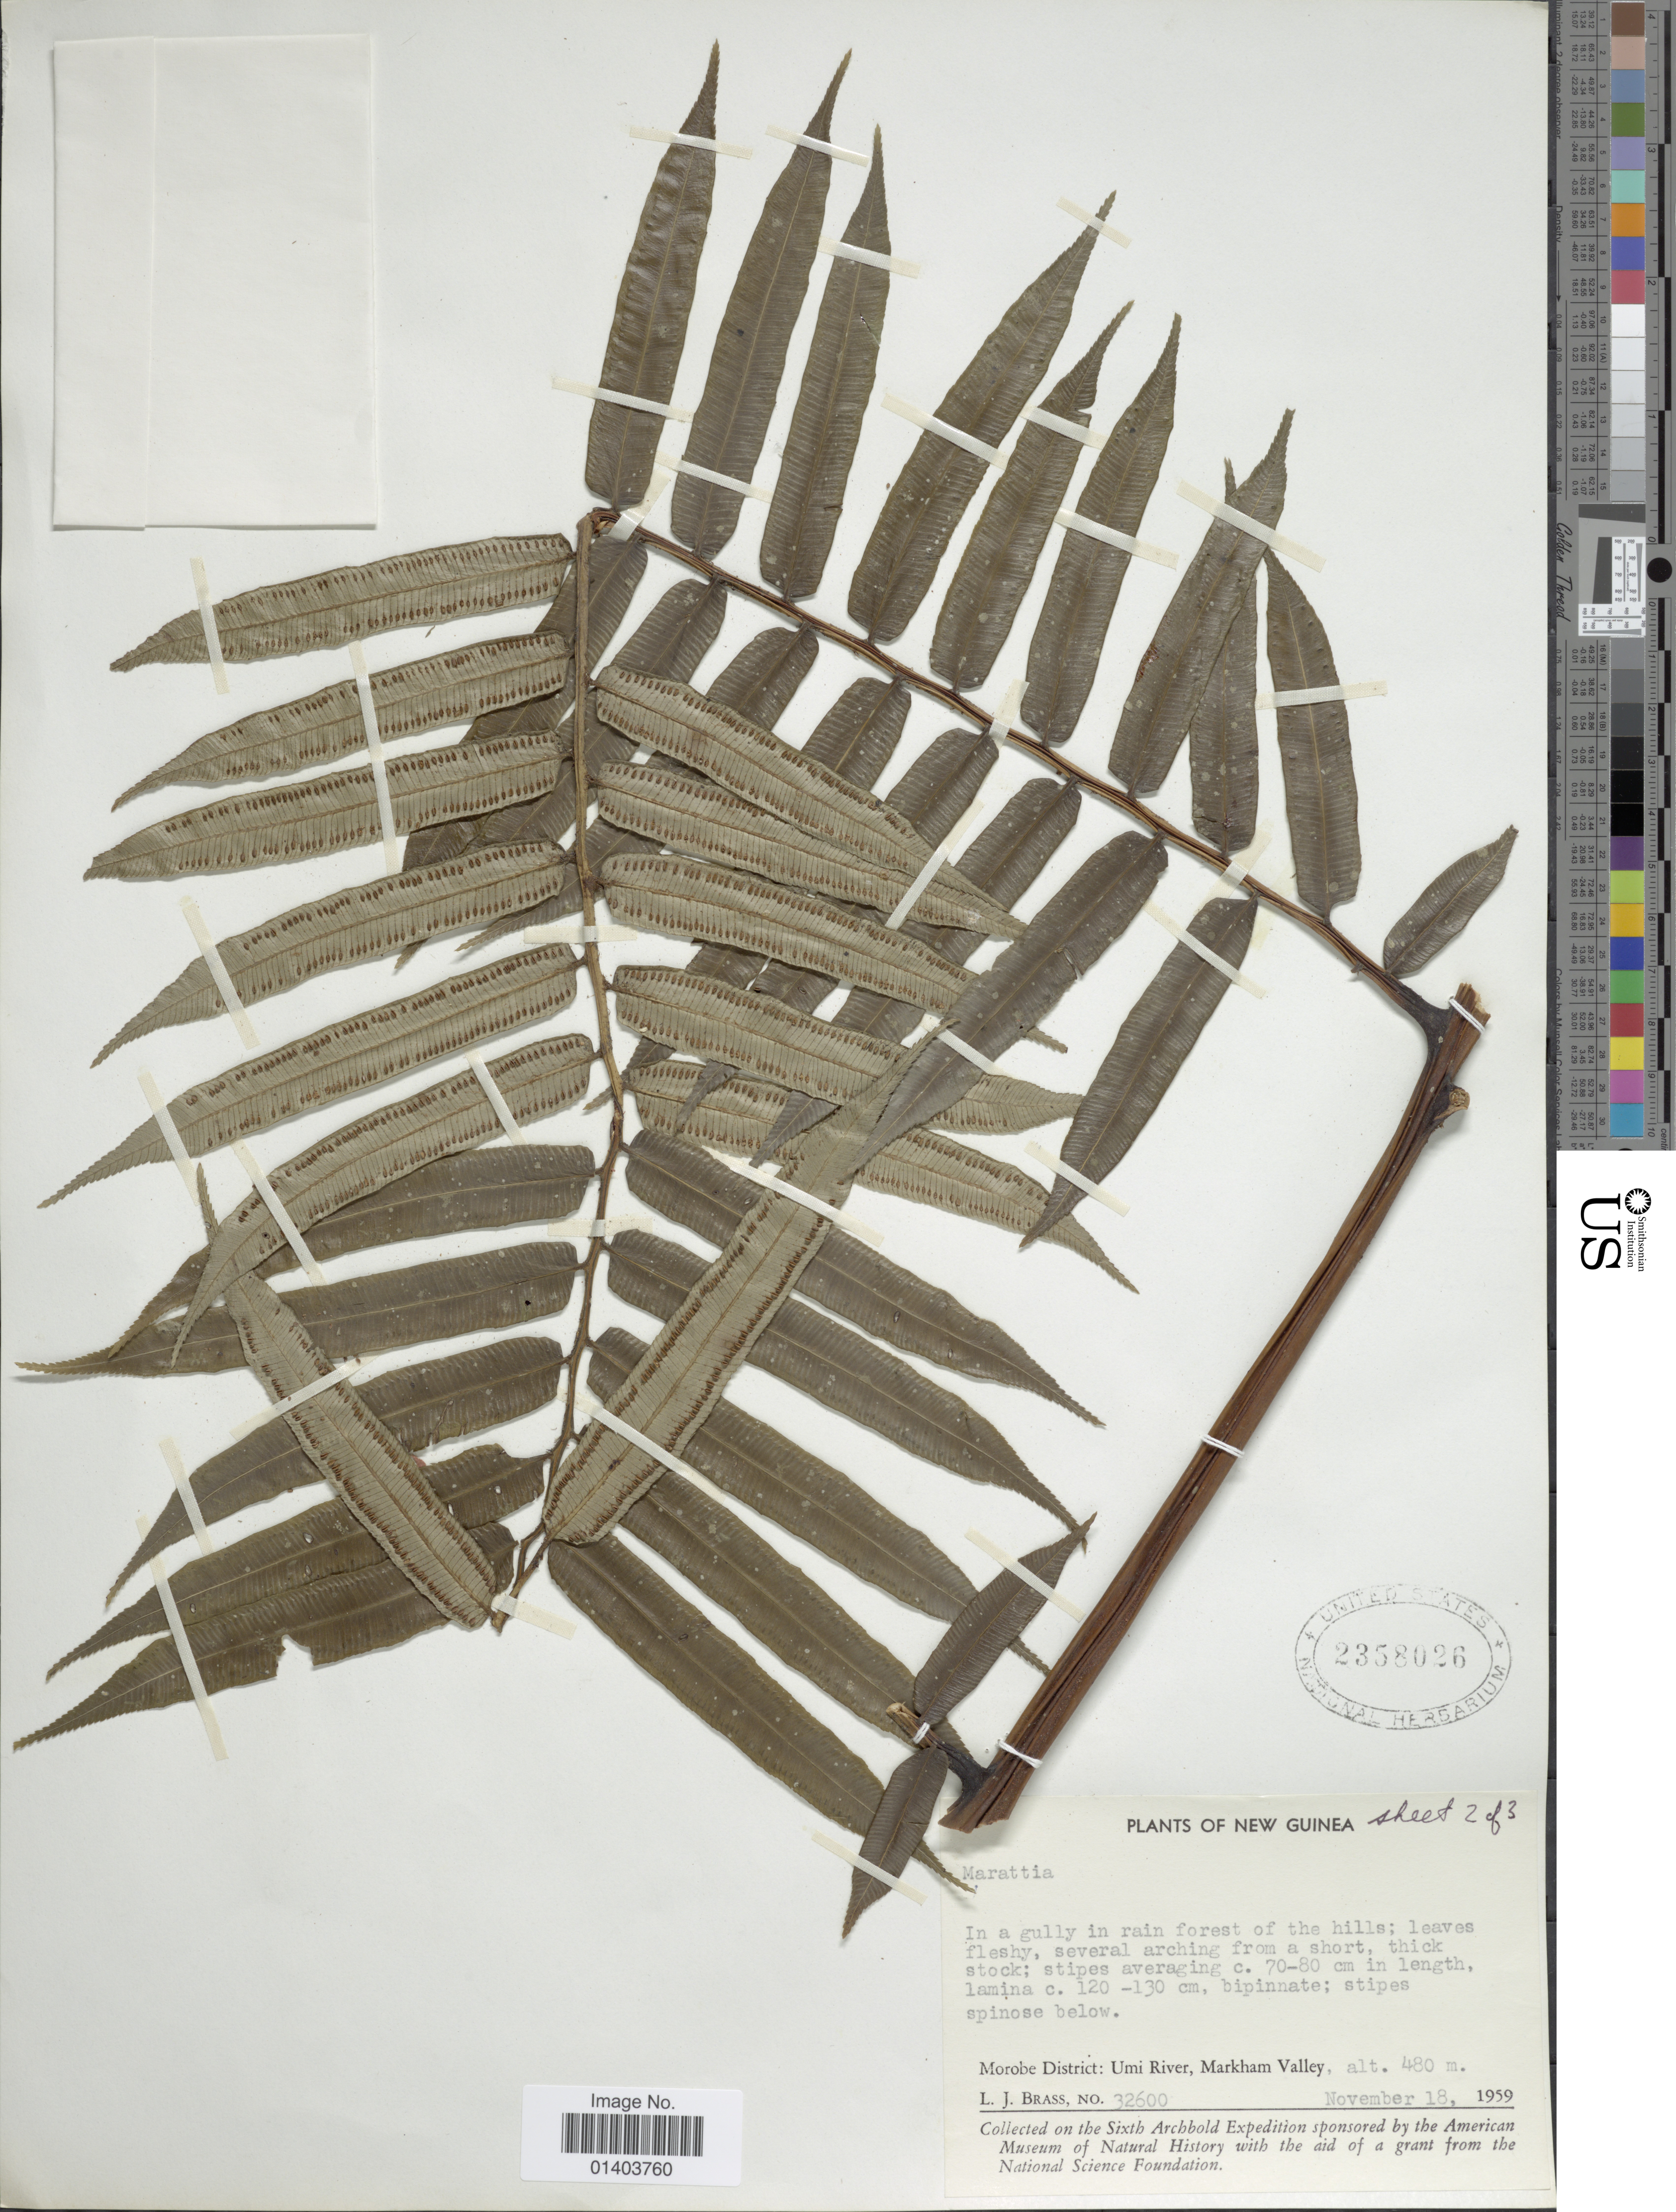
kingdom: Plantae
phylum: Tracheophyta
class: Polypodiopsida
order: Marattiales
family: Marattiaceae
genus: Ptisana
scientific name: Ptisana sp.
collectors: L. J. Brass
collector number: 32600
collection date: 1959-11-18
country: Papua New Guinea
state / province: Morobe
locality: Morobe District: Umi River, Markham Valley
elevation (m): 480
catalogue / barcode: US 2358026